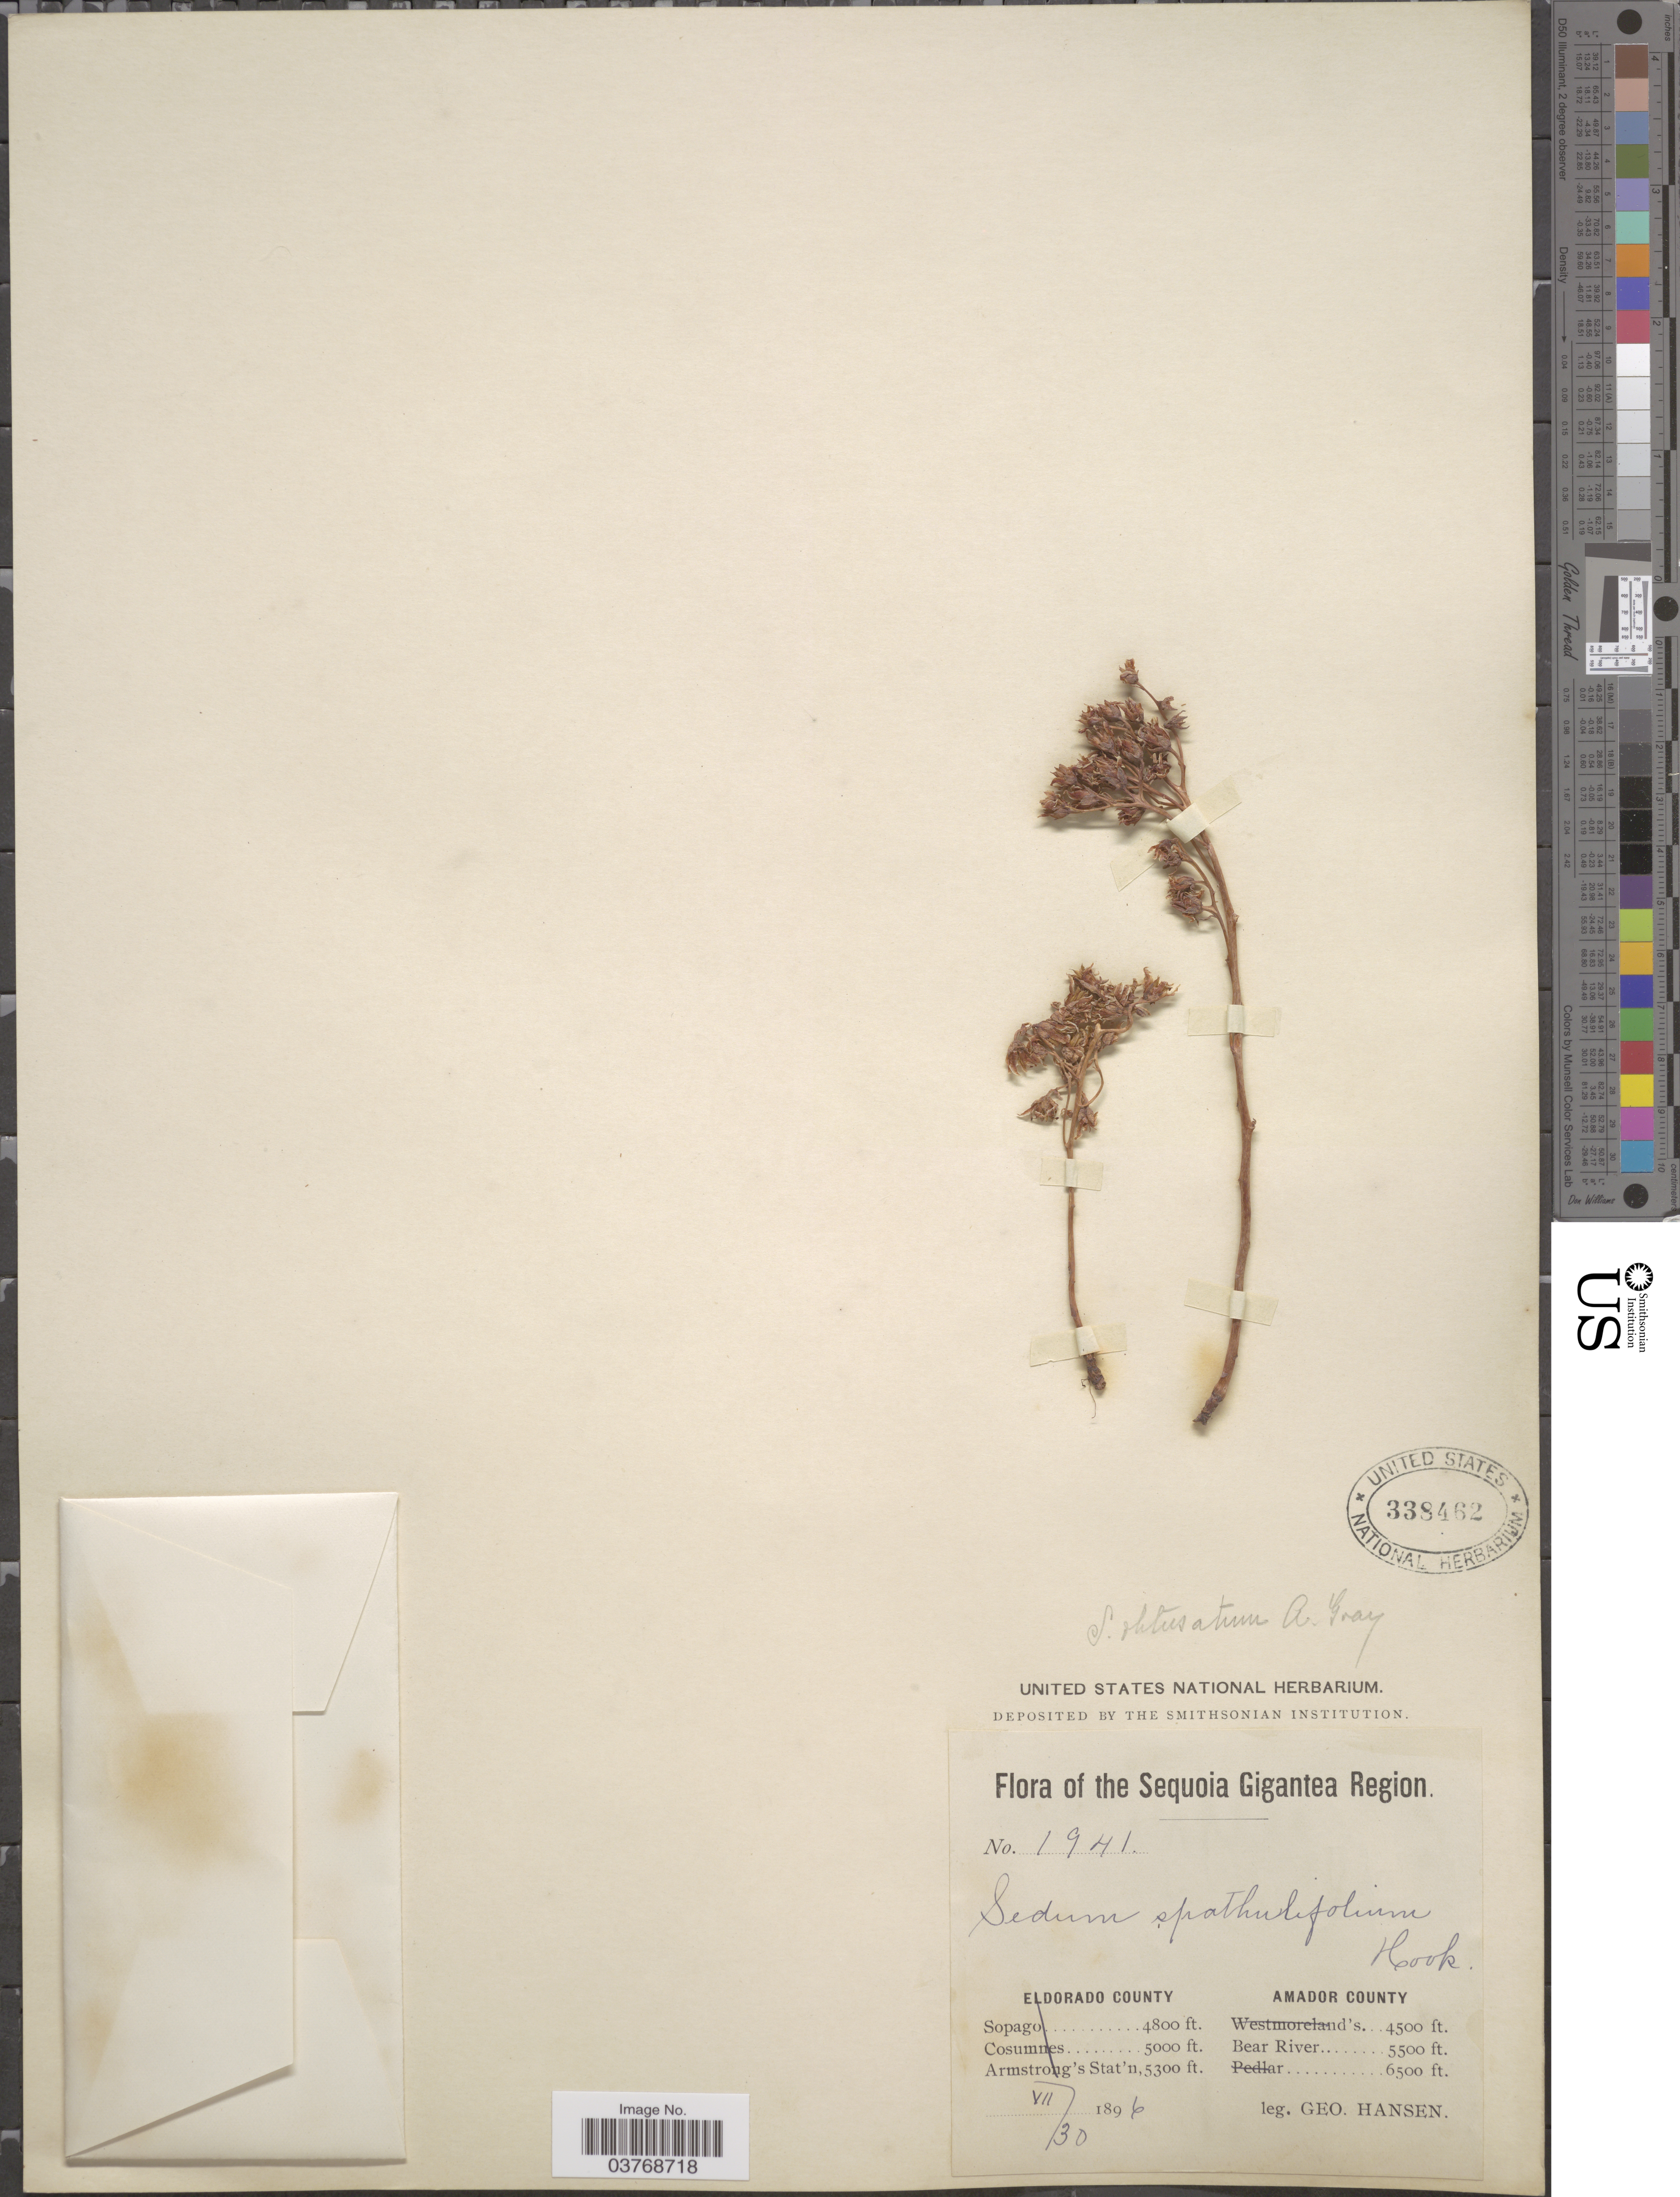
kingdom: Plantae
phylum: Tracheophyta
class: Magnoliopsida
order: Saxifragales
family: Crassulaceae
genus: Sedum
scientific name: Sedum obtusatum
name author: A. Gray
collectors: G. Hansen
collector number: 1941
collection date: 1896-07-30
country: United States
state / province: California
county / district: Amador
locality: The Sequoia Gigantea Region. Amador County. Bear River.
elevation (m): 1676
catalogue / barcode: US 338462